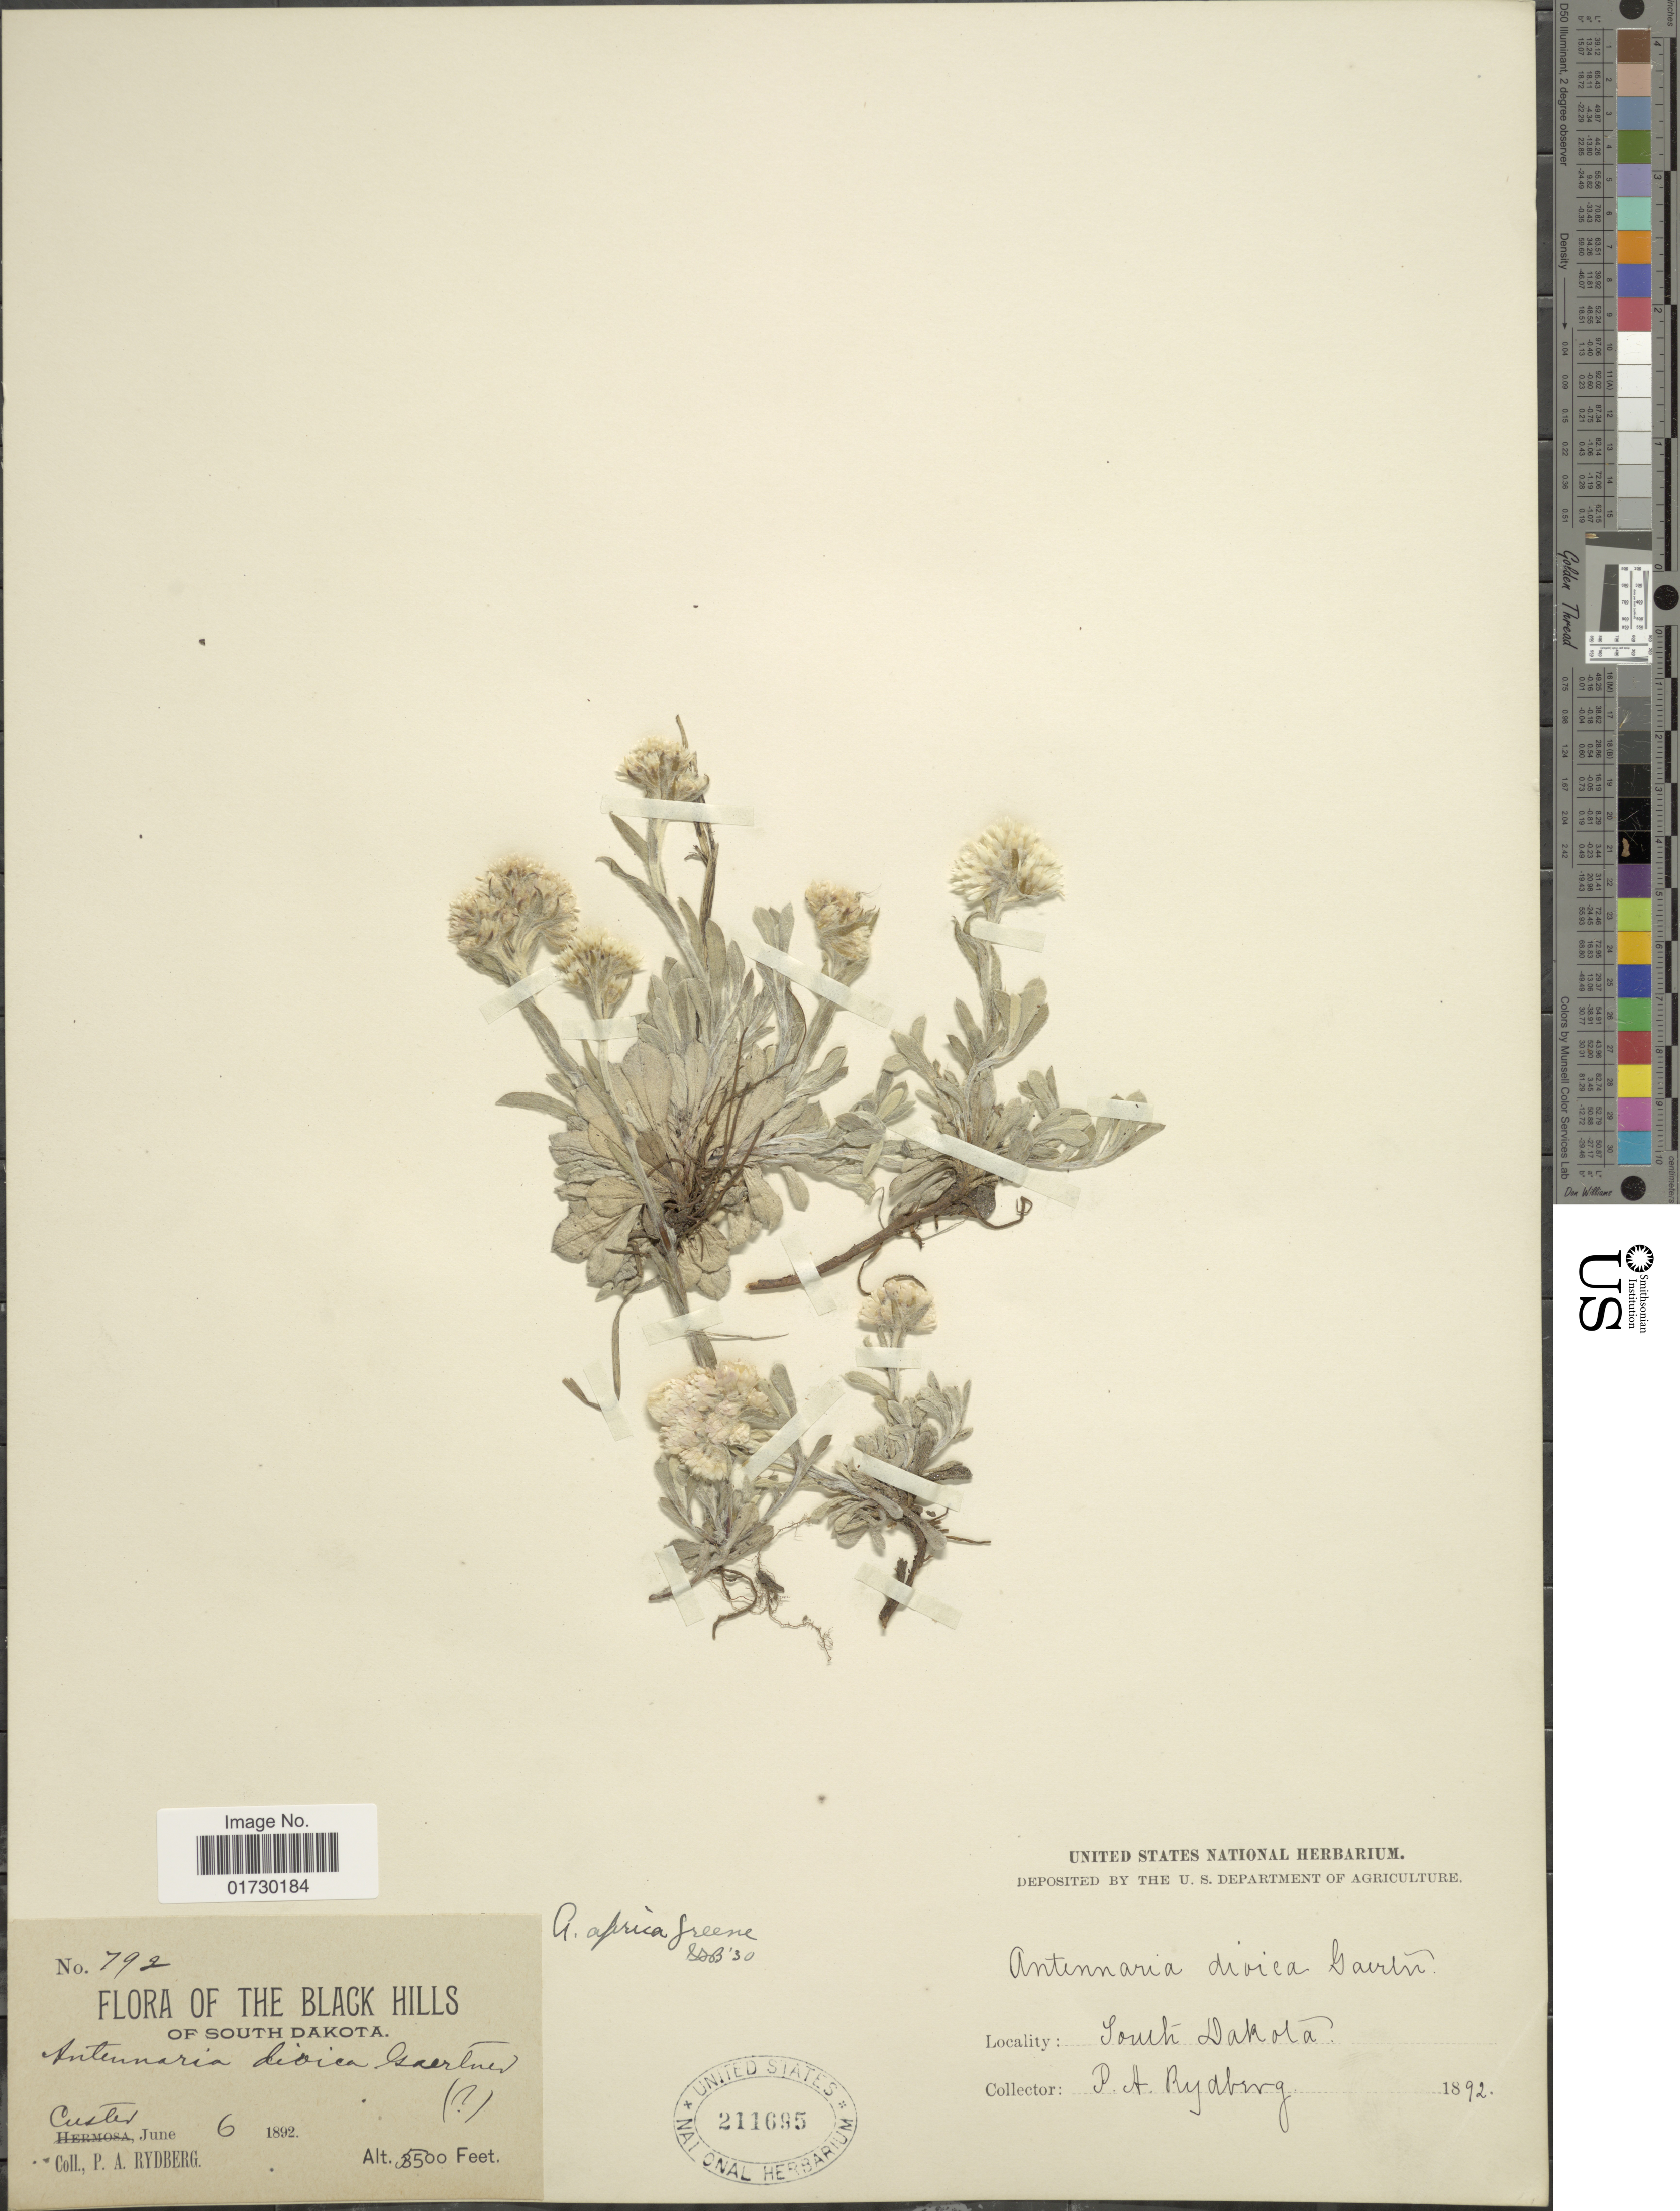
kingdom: Plantae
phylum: Tracheophyta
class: Magnoliopsida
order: Asterales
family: Asteraceae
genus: Antennaria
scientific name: Antennaria aprica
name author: Greene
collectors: P. A. Rydberg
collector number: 792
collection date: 1892-06-06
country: United States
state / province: South Dakota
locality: The Black Hills of South Dakota, Custer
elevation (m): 1676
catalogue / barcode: US 211695